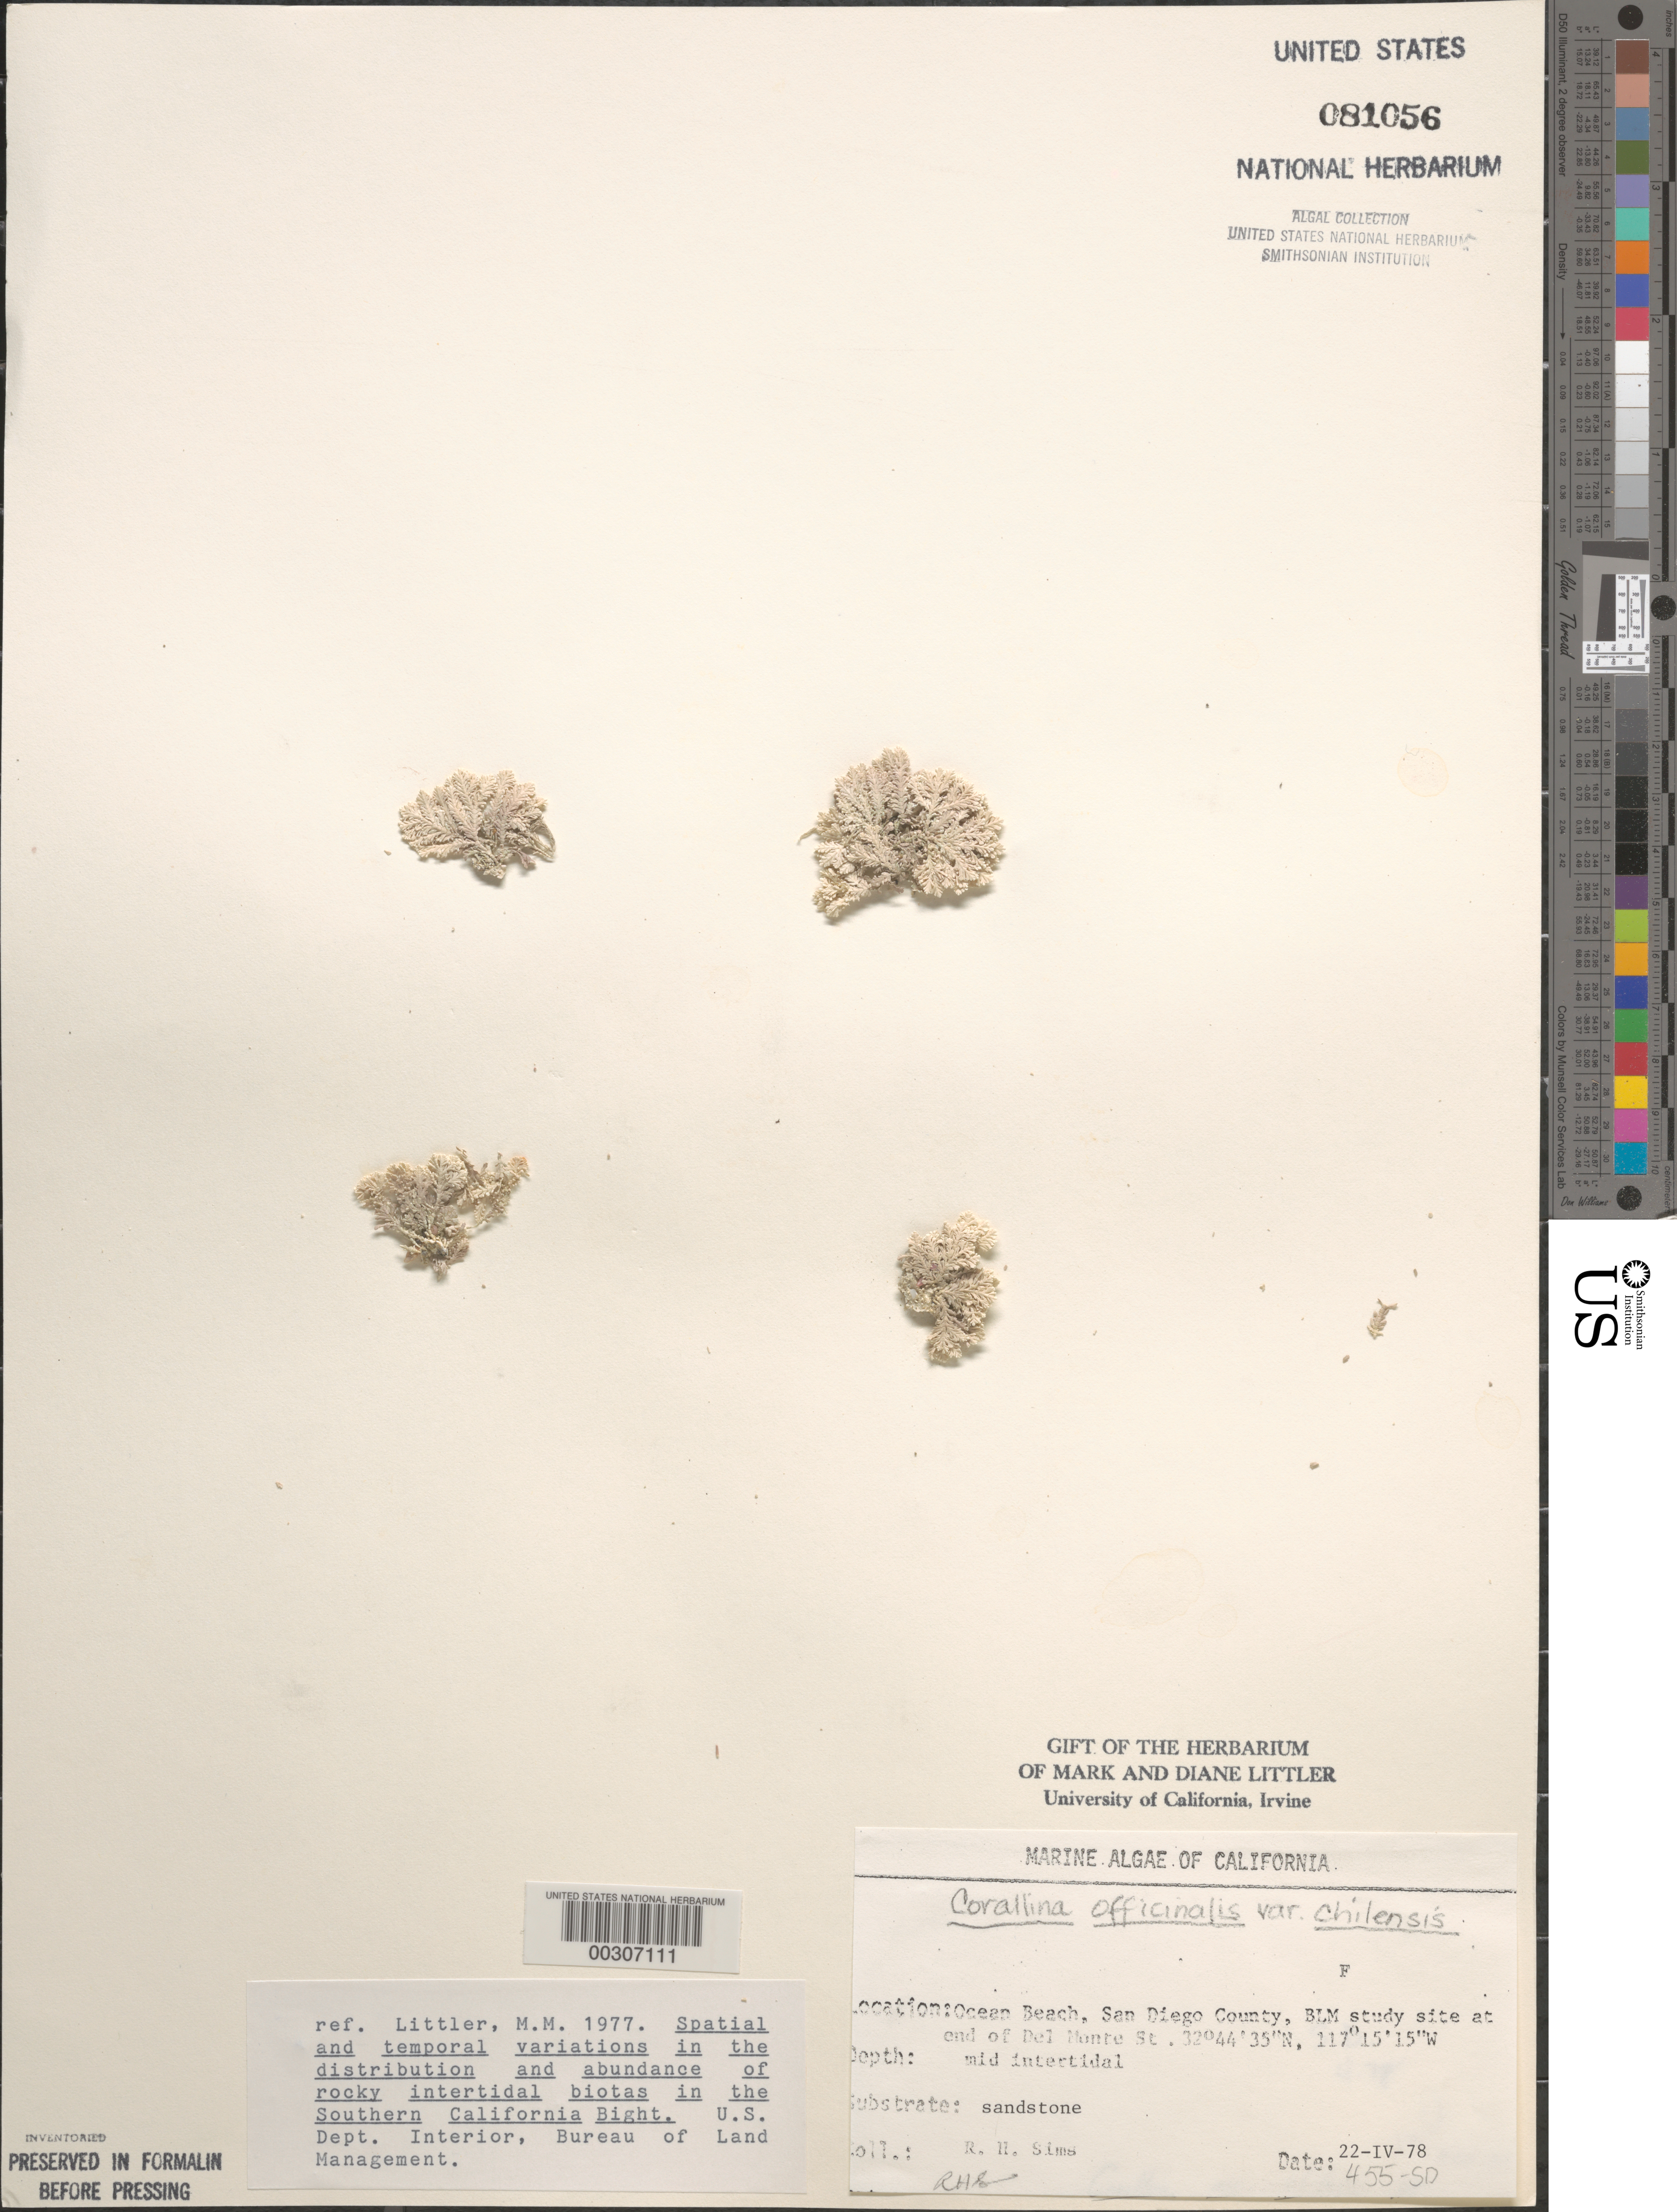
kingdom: Plantae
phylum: Rhodophyta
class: Florideophyceae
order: Corallinales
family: Corallinaceae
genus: Corallina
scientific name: Corallina officinalis var. chilensis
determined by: Sims, Robert H.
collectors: R. H. Sims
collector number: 455-SD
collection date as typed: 22 Apr 1978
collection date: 1978-04-22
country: United States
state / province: California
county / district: San Diego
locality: End of Del Monte Street, Ocean Beach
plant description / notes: BLM-SOCALBIGHT Rocky Intertidal Survey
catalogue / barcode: US 81056